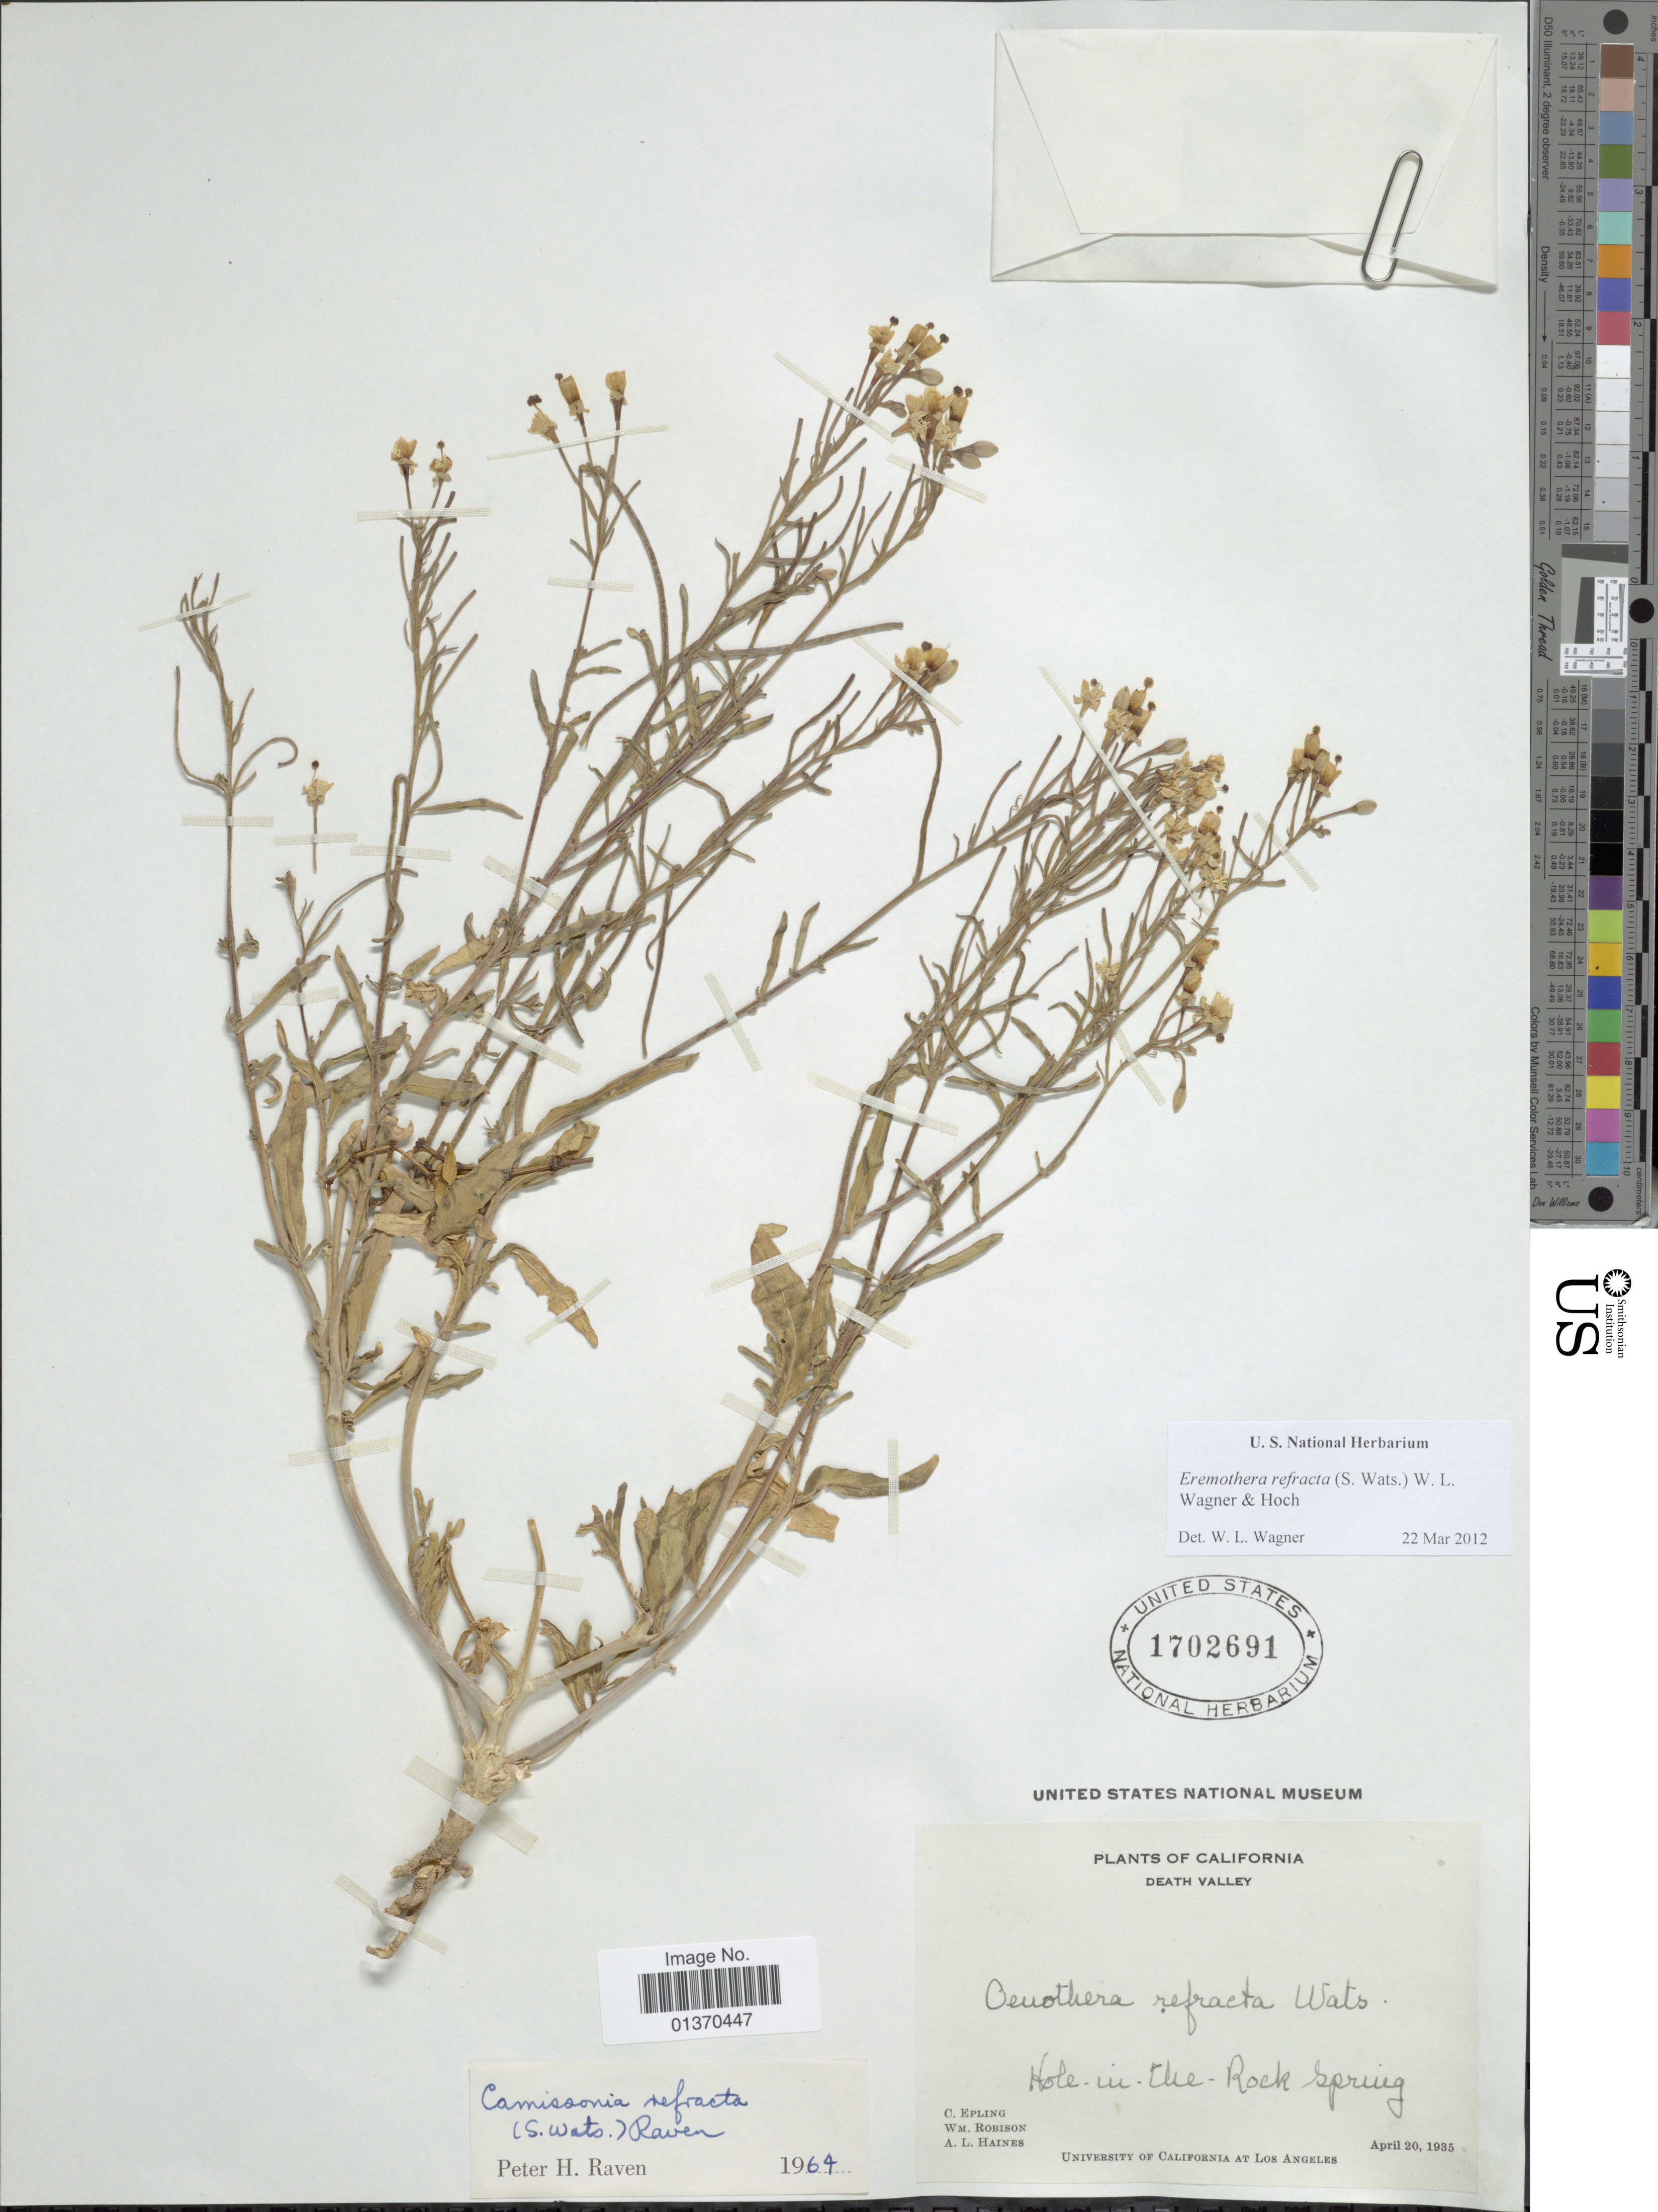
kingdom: Plantae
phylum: Tracheophyta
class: Magnoliopsida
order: Myrtales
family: Onagraceae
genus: Eremothera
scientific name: Eremothera refracta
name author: (S. Watson) W.L. Wagner & Hoch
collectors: C. C. Epling, W. Robinson & A. L. Haines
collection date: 1935-04-20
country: United States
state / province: California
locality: Death Valley, Hole in the Rock Spring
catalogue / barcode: US 1702691